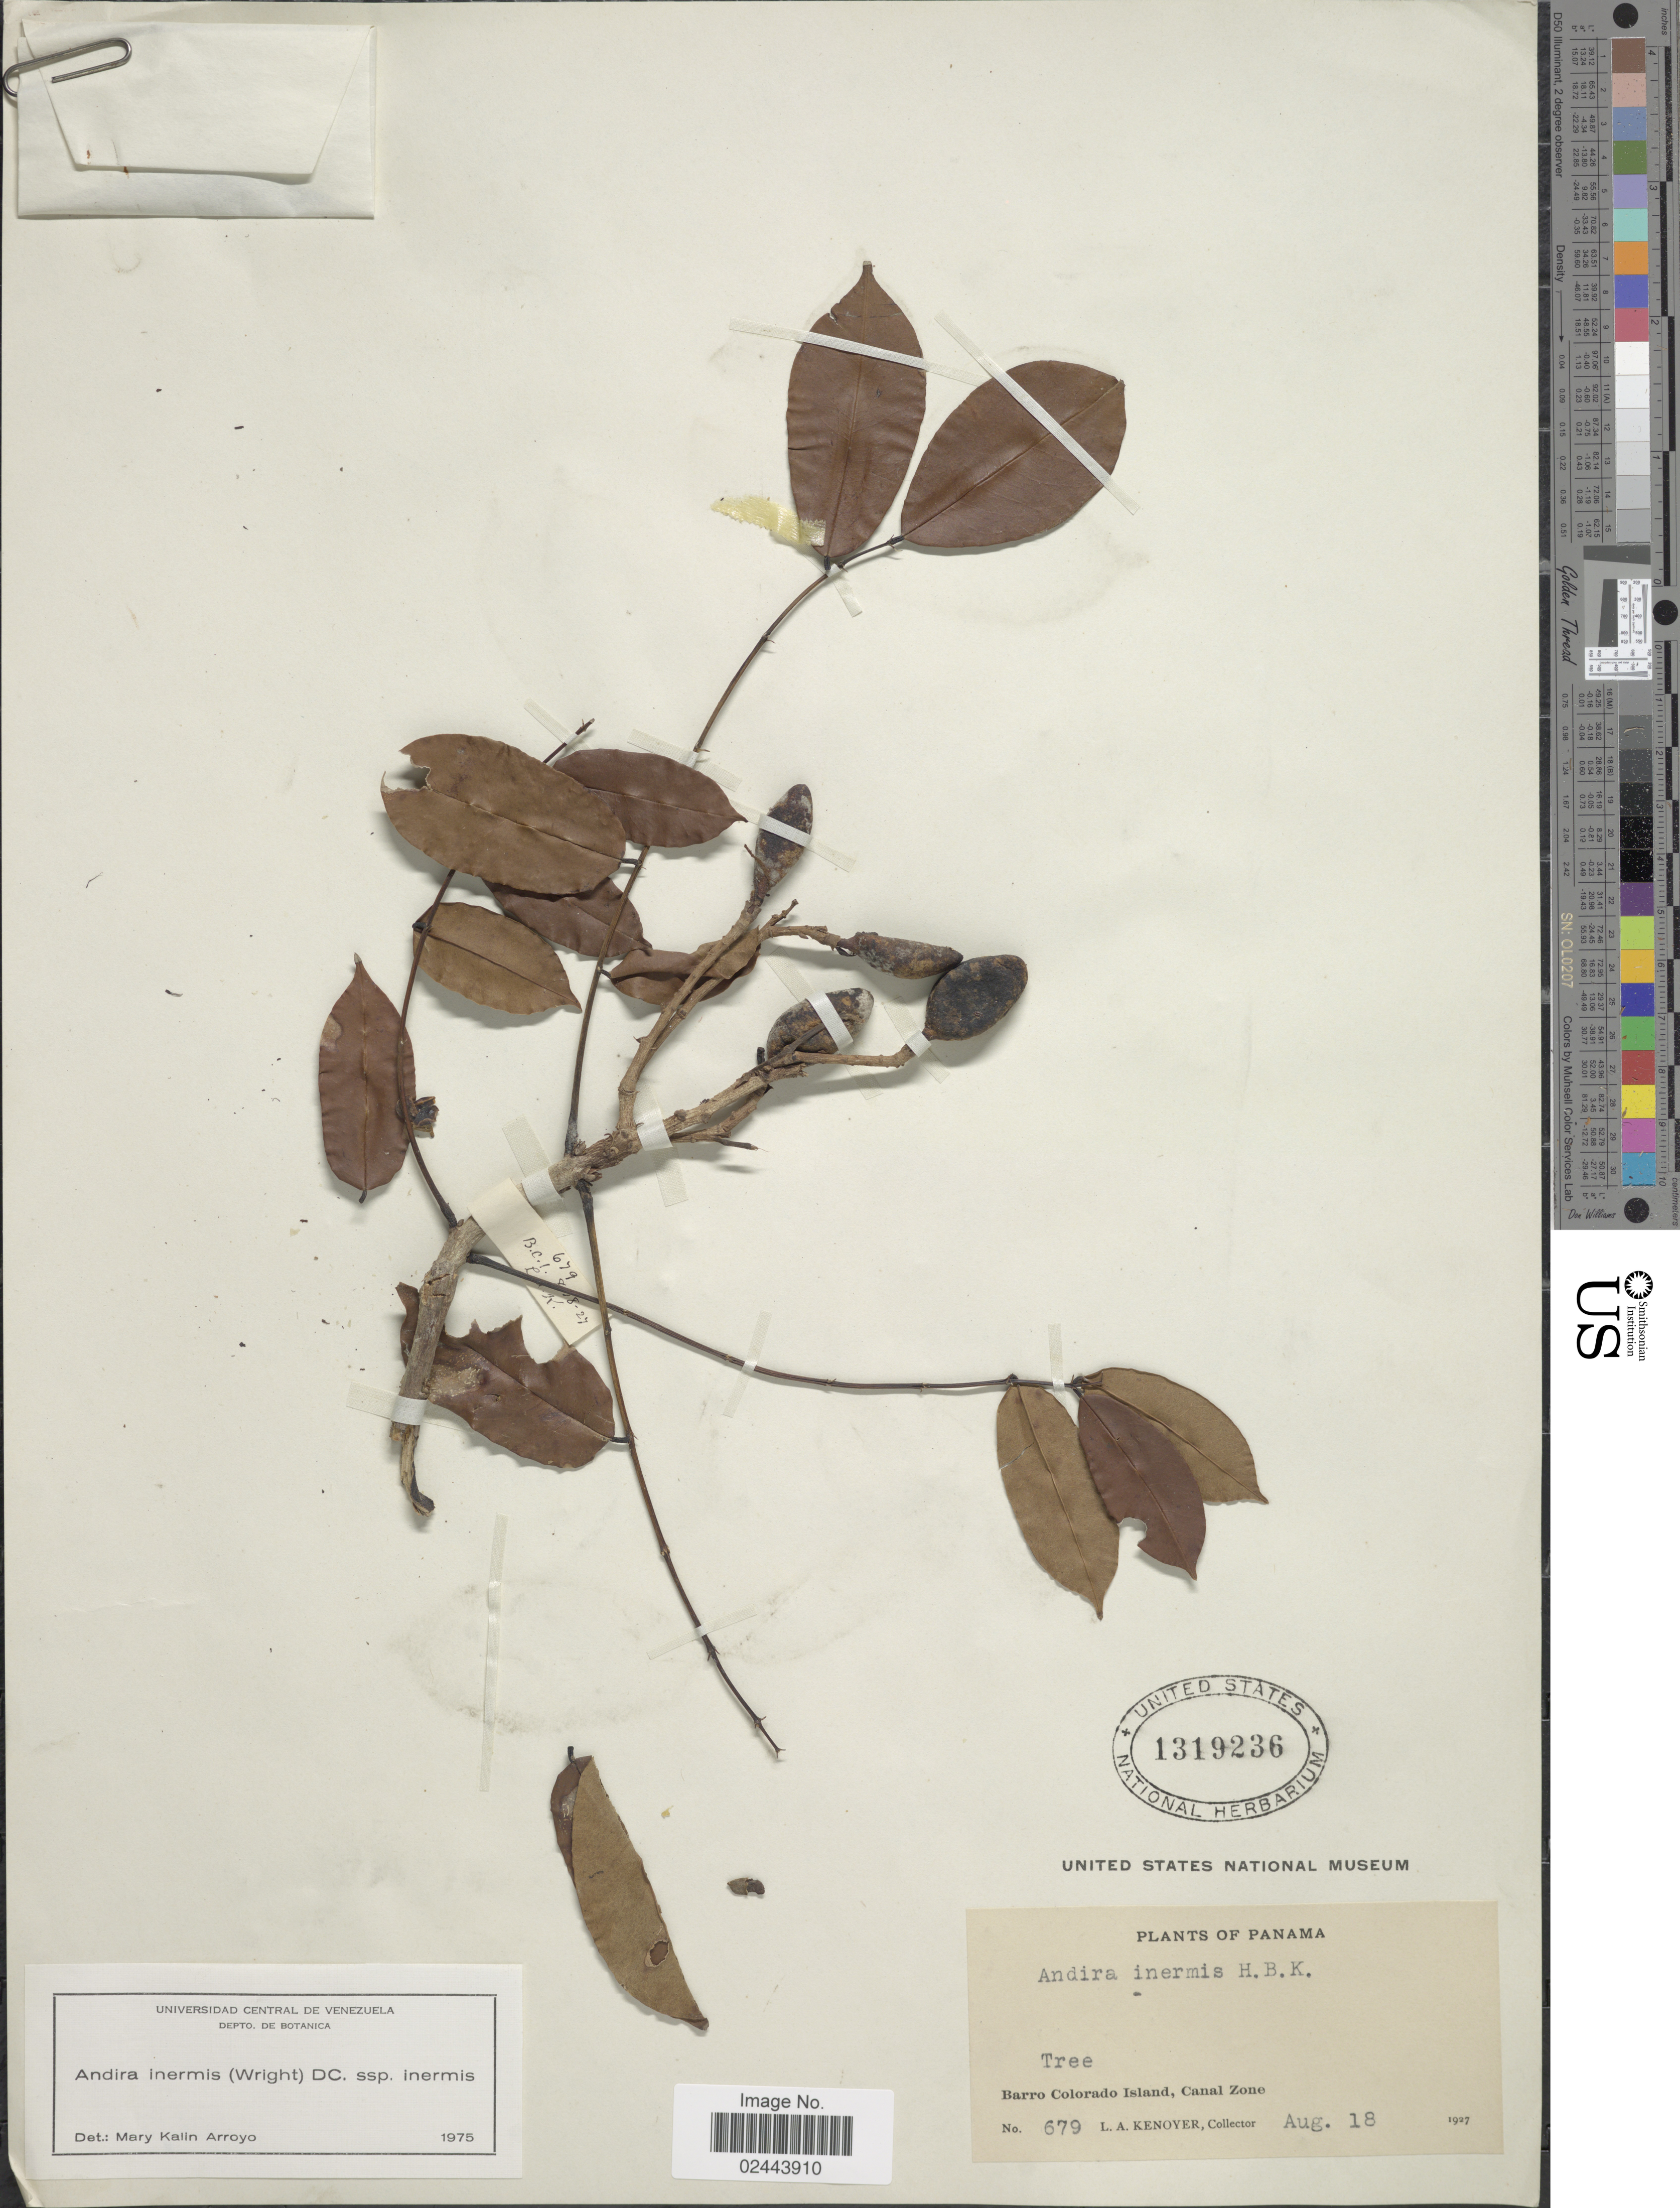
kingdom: Plantae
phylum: Tracheophyta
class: Magnoliopsida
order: Fabales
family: Fabaceae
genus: Andira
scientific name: Andira inermis subsp. inermis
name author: (W. Wright) Kunth ex DC.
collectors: L. A. Kenoyer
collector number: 679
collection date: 1927-08-18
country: Panama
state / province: Panamá Oeste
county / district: Canal Zone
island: Barro Colorado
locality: Barro Colorado Island, Canal Zone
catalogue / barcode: US 1319236